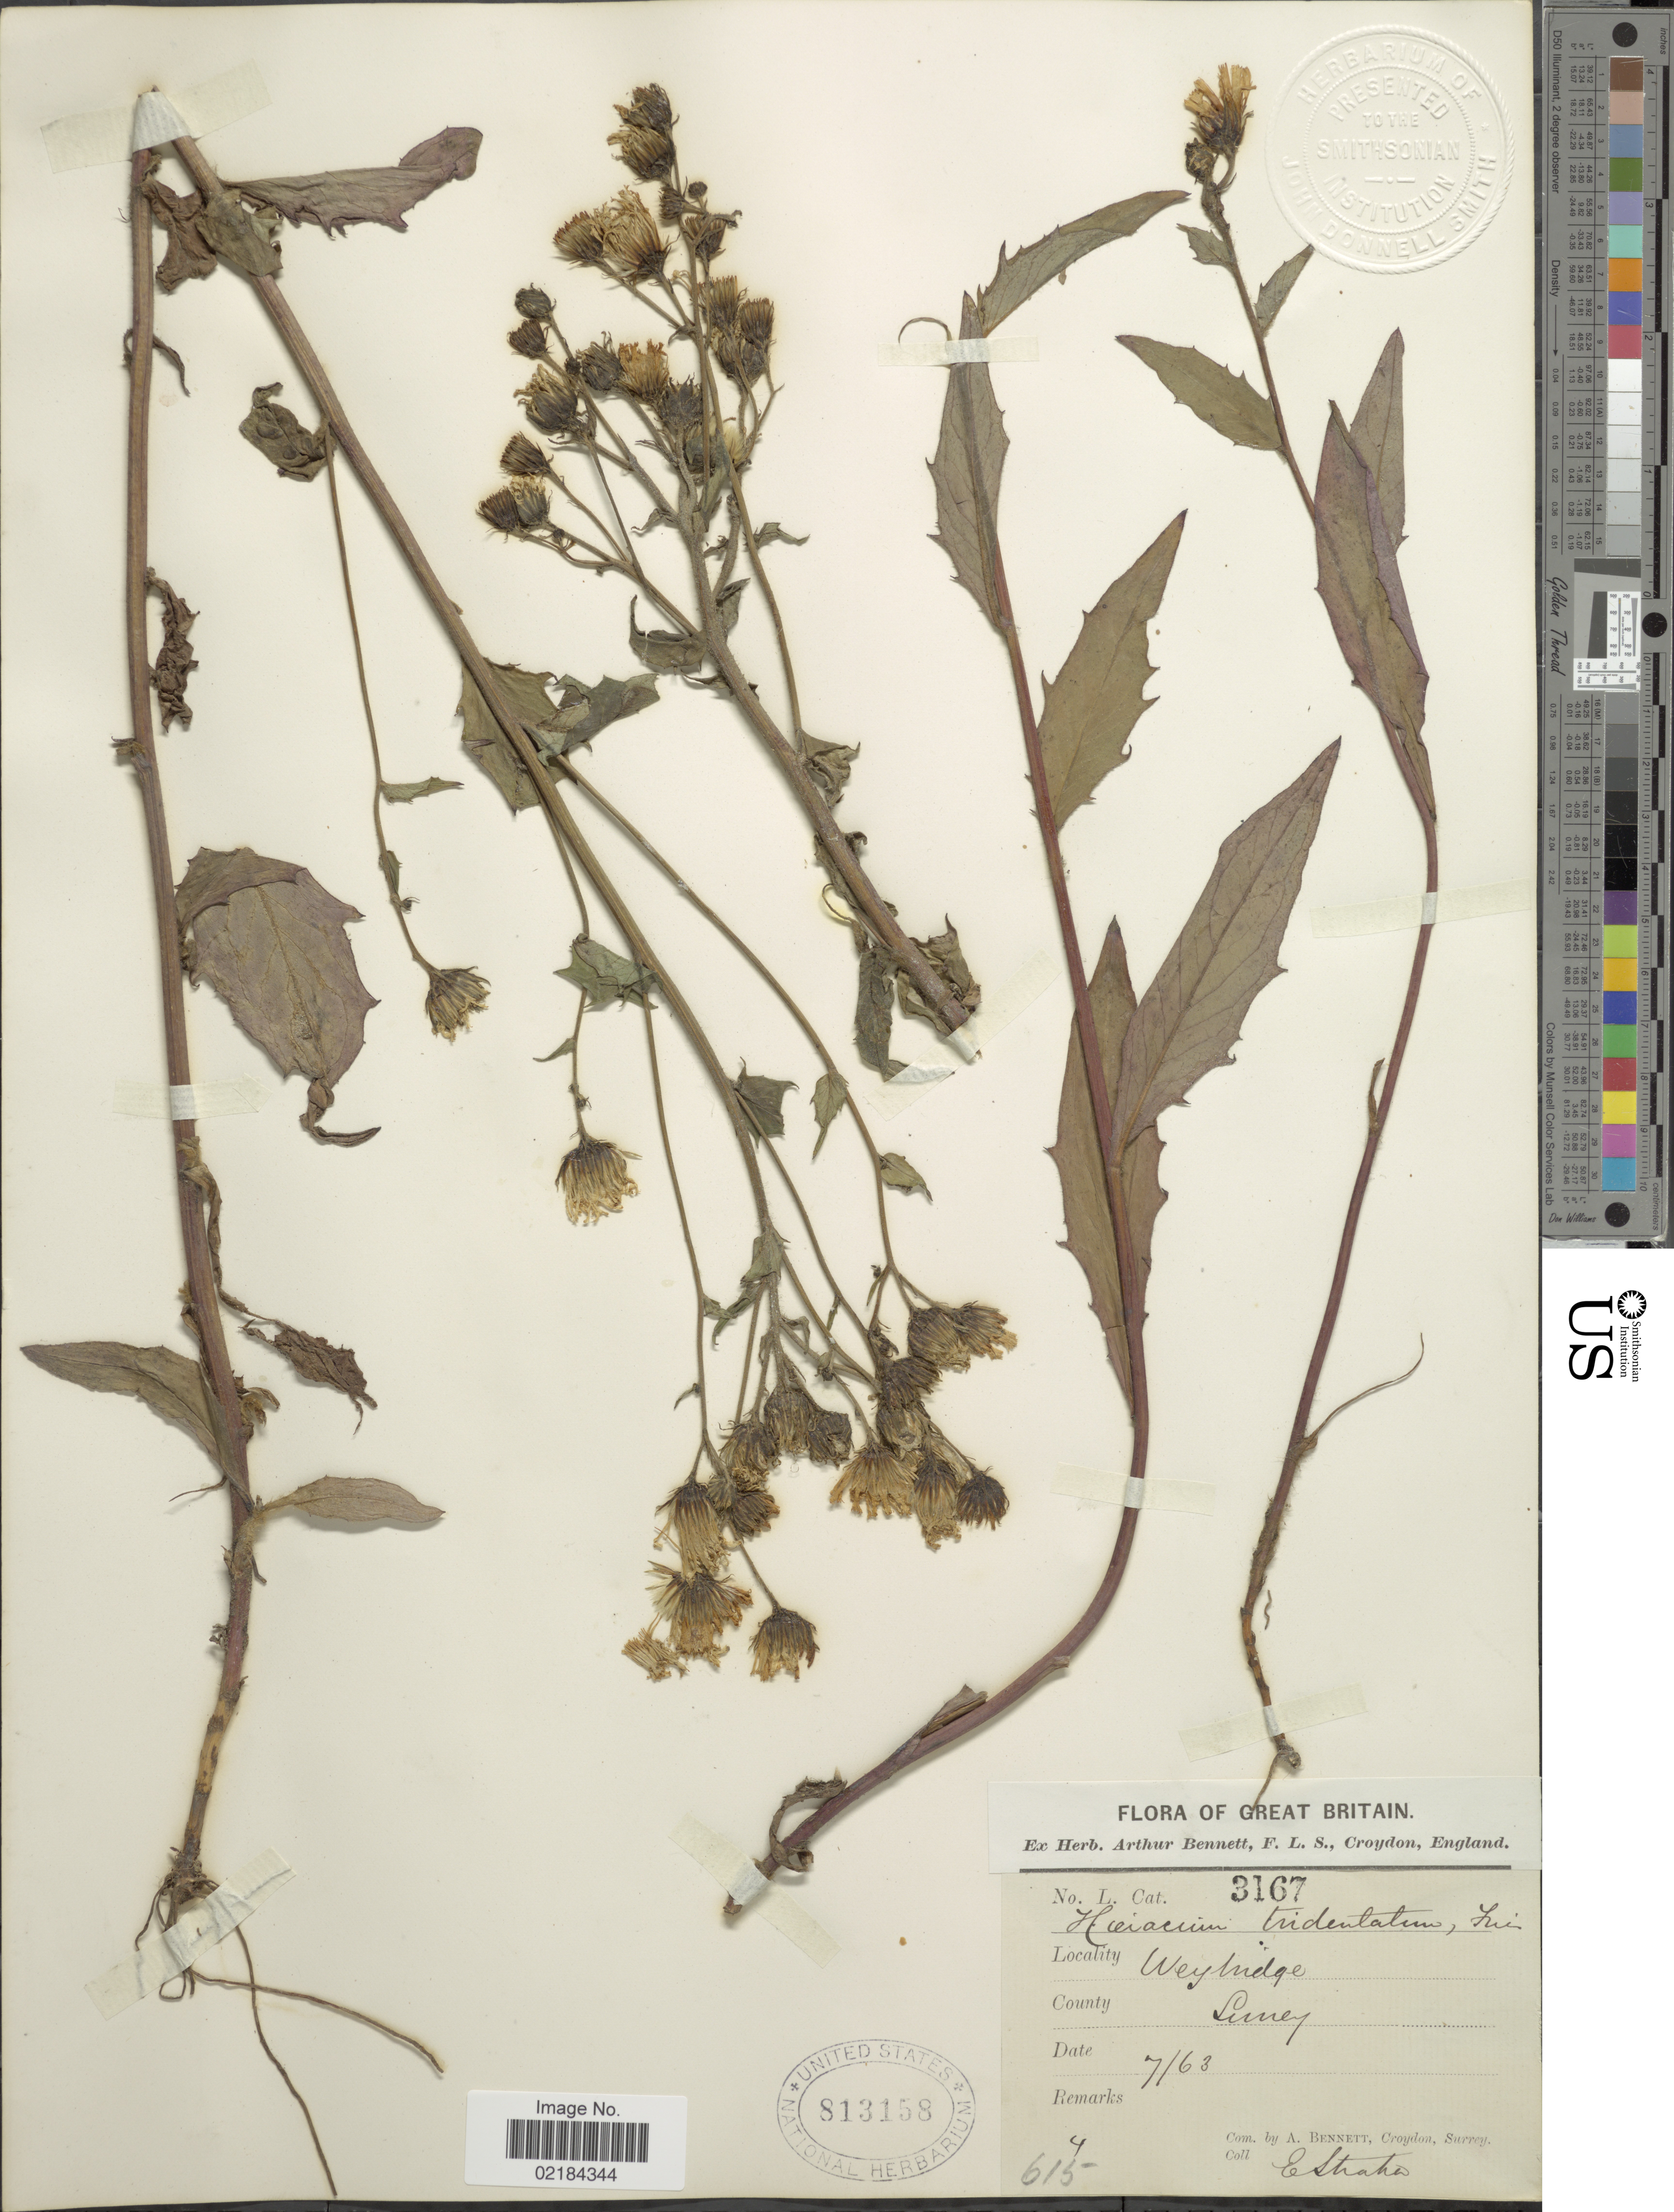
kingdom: Plantae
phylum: Tracheophyta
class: Magnoliopsida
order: Asterales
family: Asteraceae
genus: Hieracium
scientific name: Hieracium laevigatum subsp. tridentatum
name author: (Fr.) Čelak.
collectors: E. Straker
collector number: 3167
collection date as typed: Transcribed d/m/y: /7/63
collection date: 1883-07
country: United Kingdom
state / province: England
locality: Weyhidge, Surrey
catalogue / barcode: US 813158